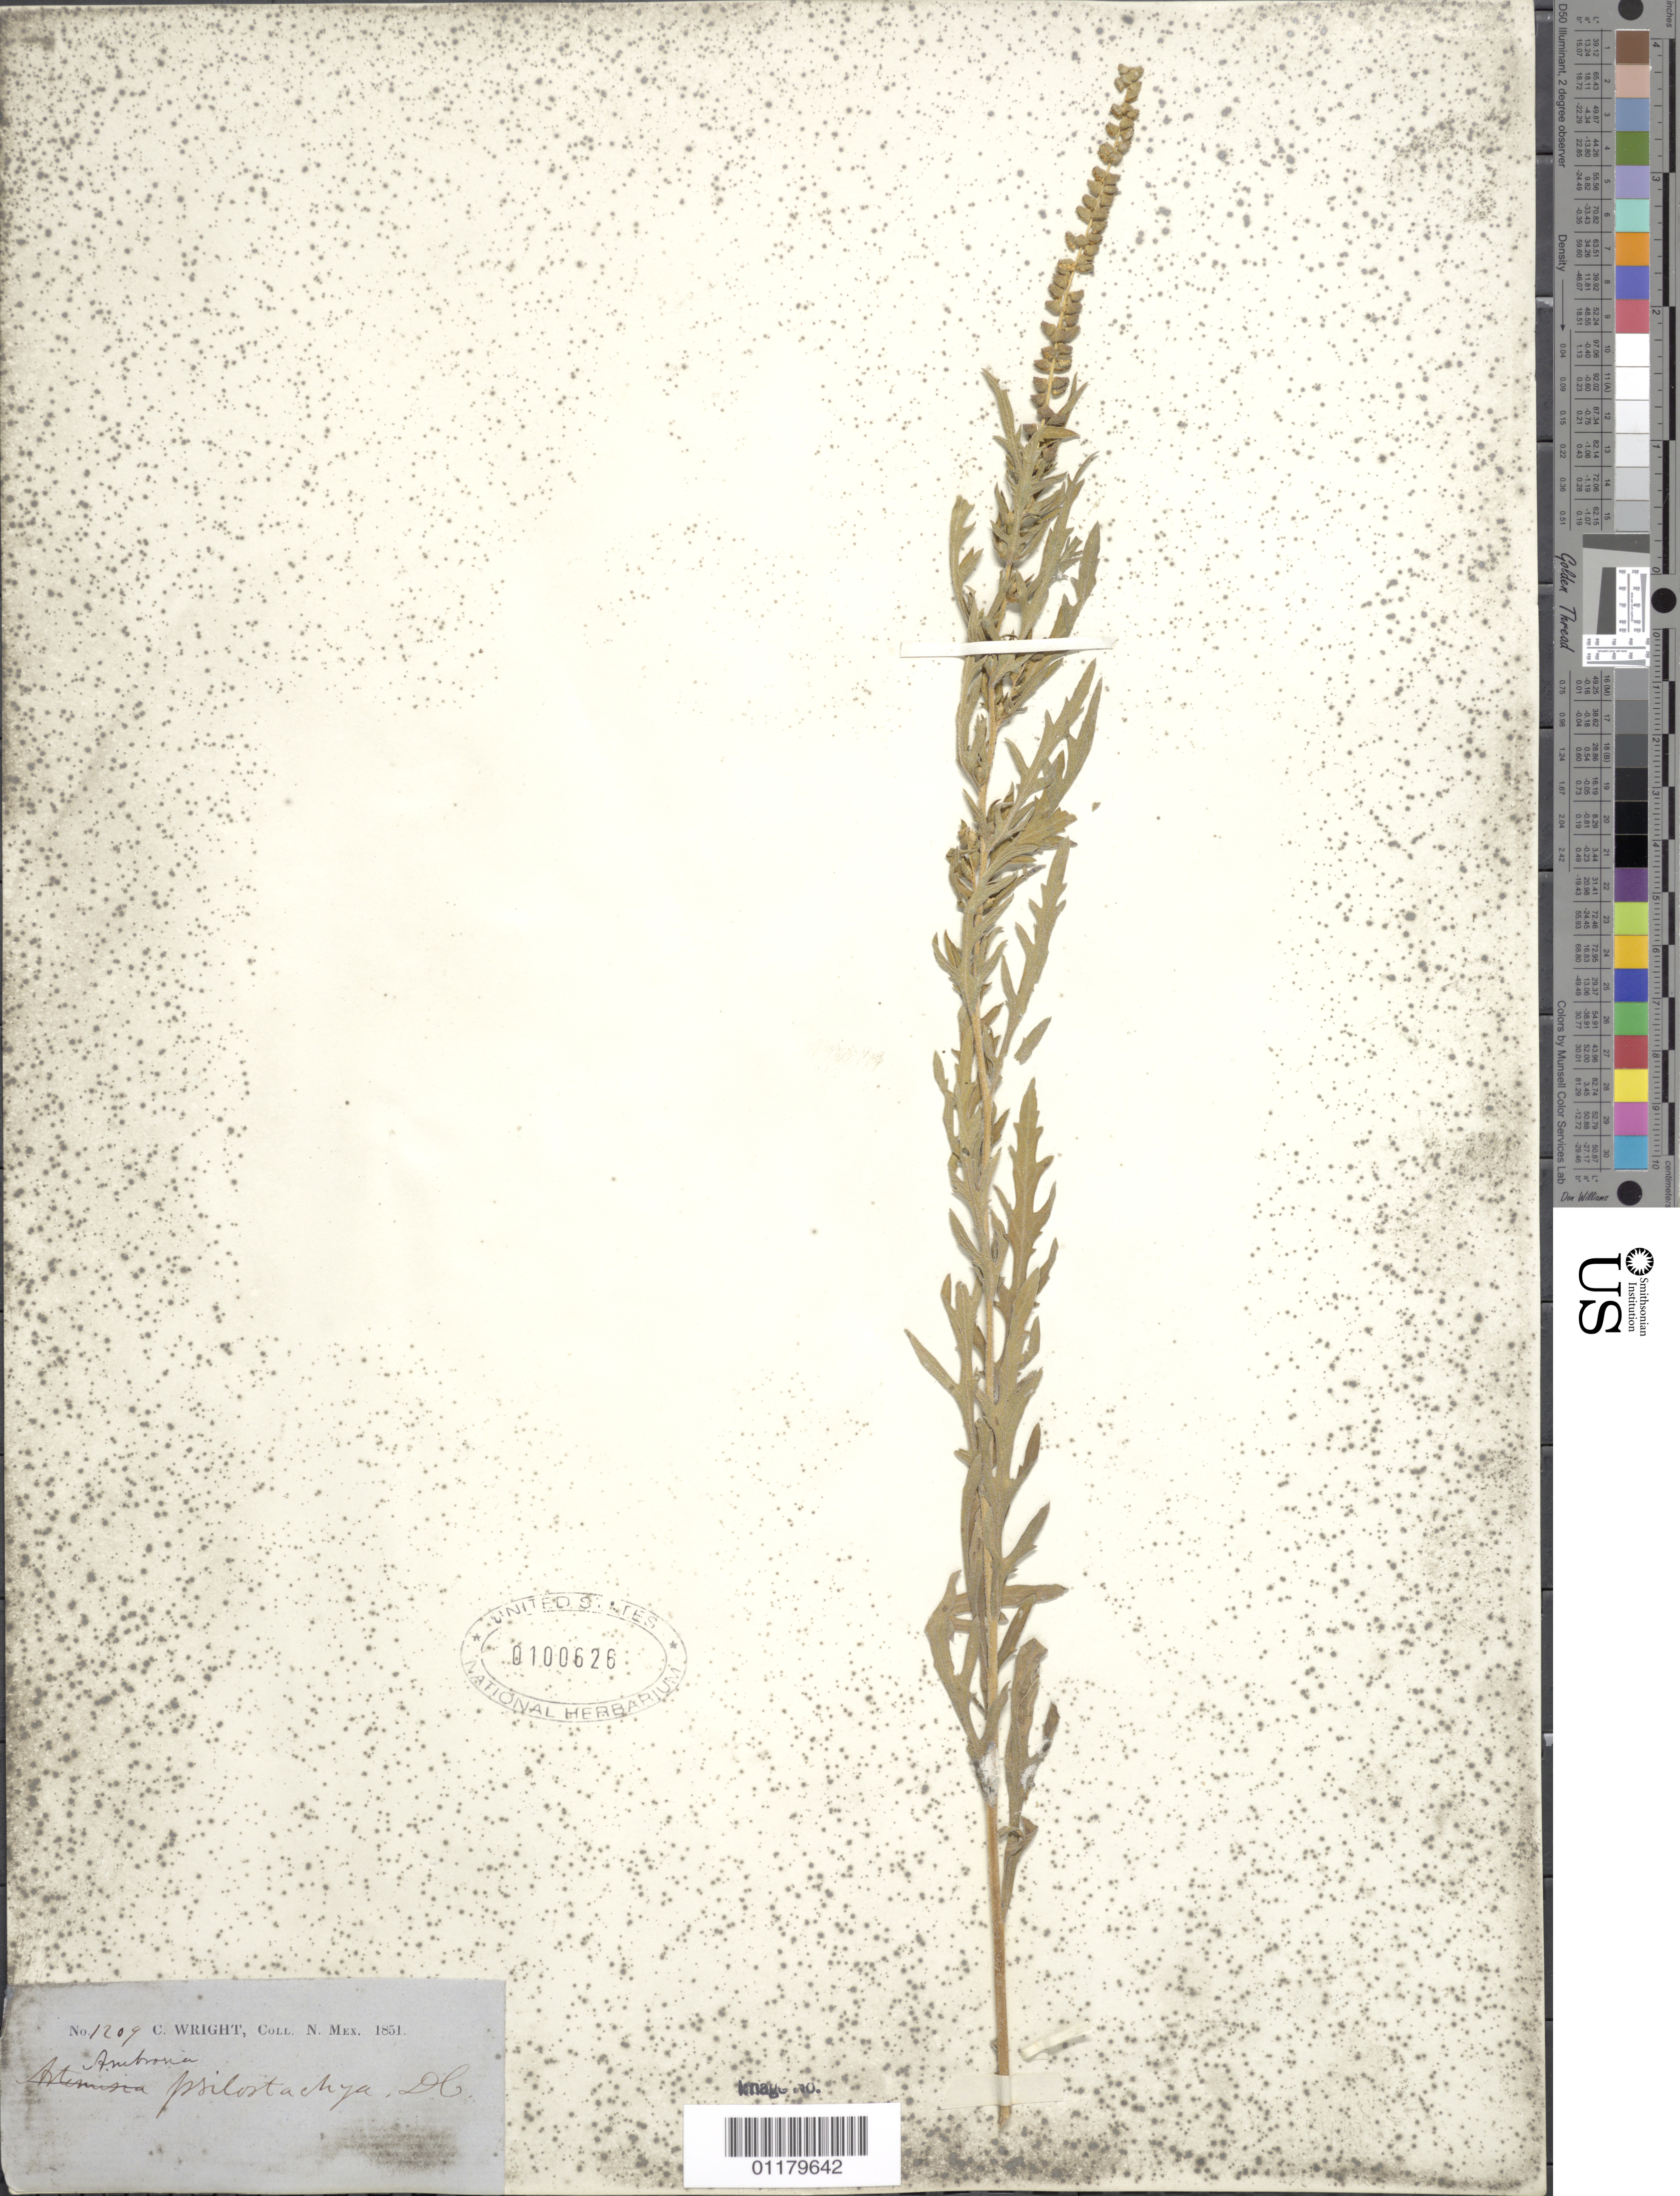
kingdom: Plantae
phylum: Tracheophyta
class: Magnoliopsida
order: Asterales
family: Asteraceae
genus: Ambrosia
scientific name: Ambrosia psilostachya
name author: DC.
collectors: C. Wright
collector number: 1209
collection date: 1851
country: United States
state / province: New Mexico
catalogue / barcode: US 100626